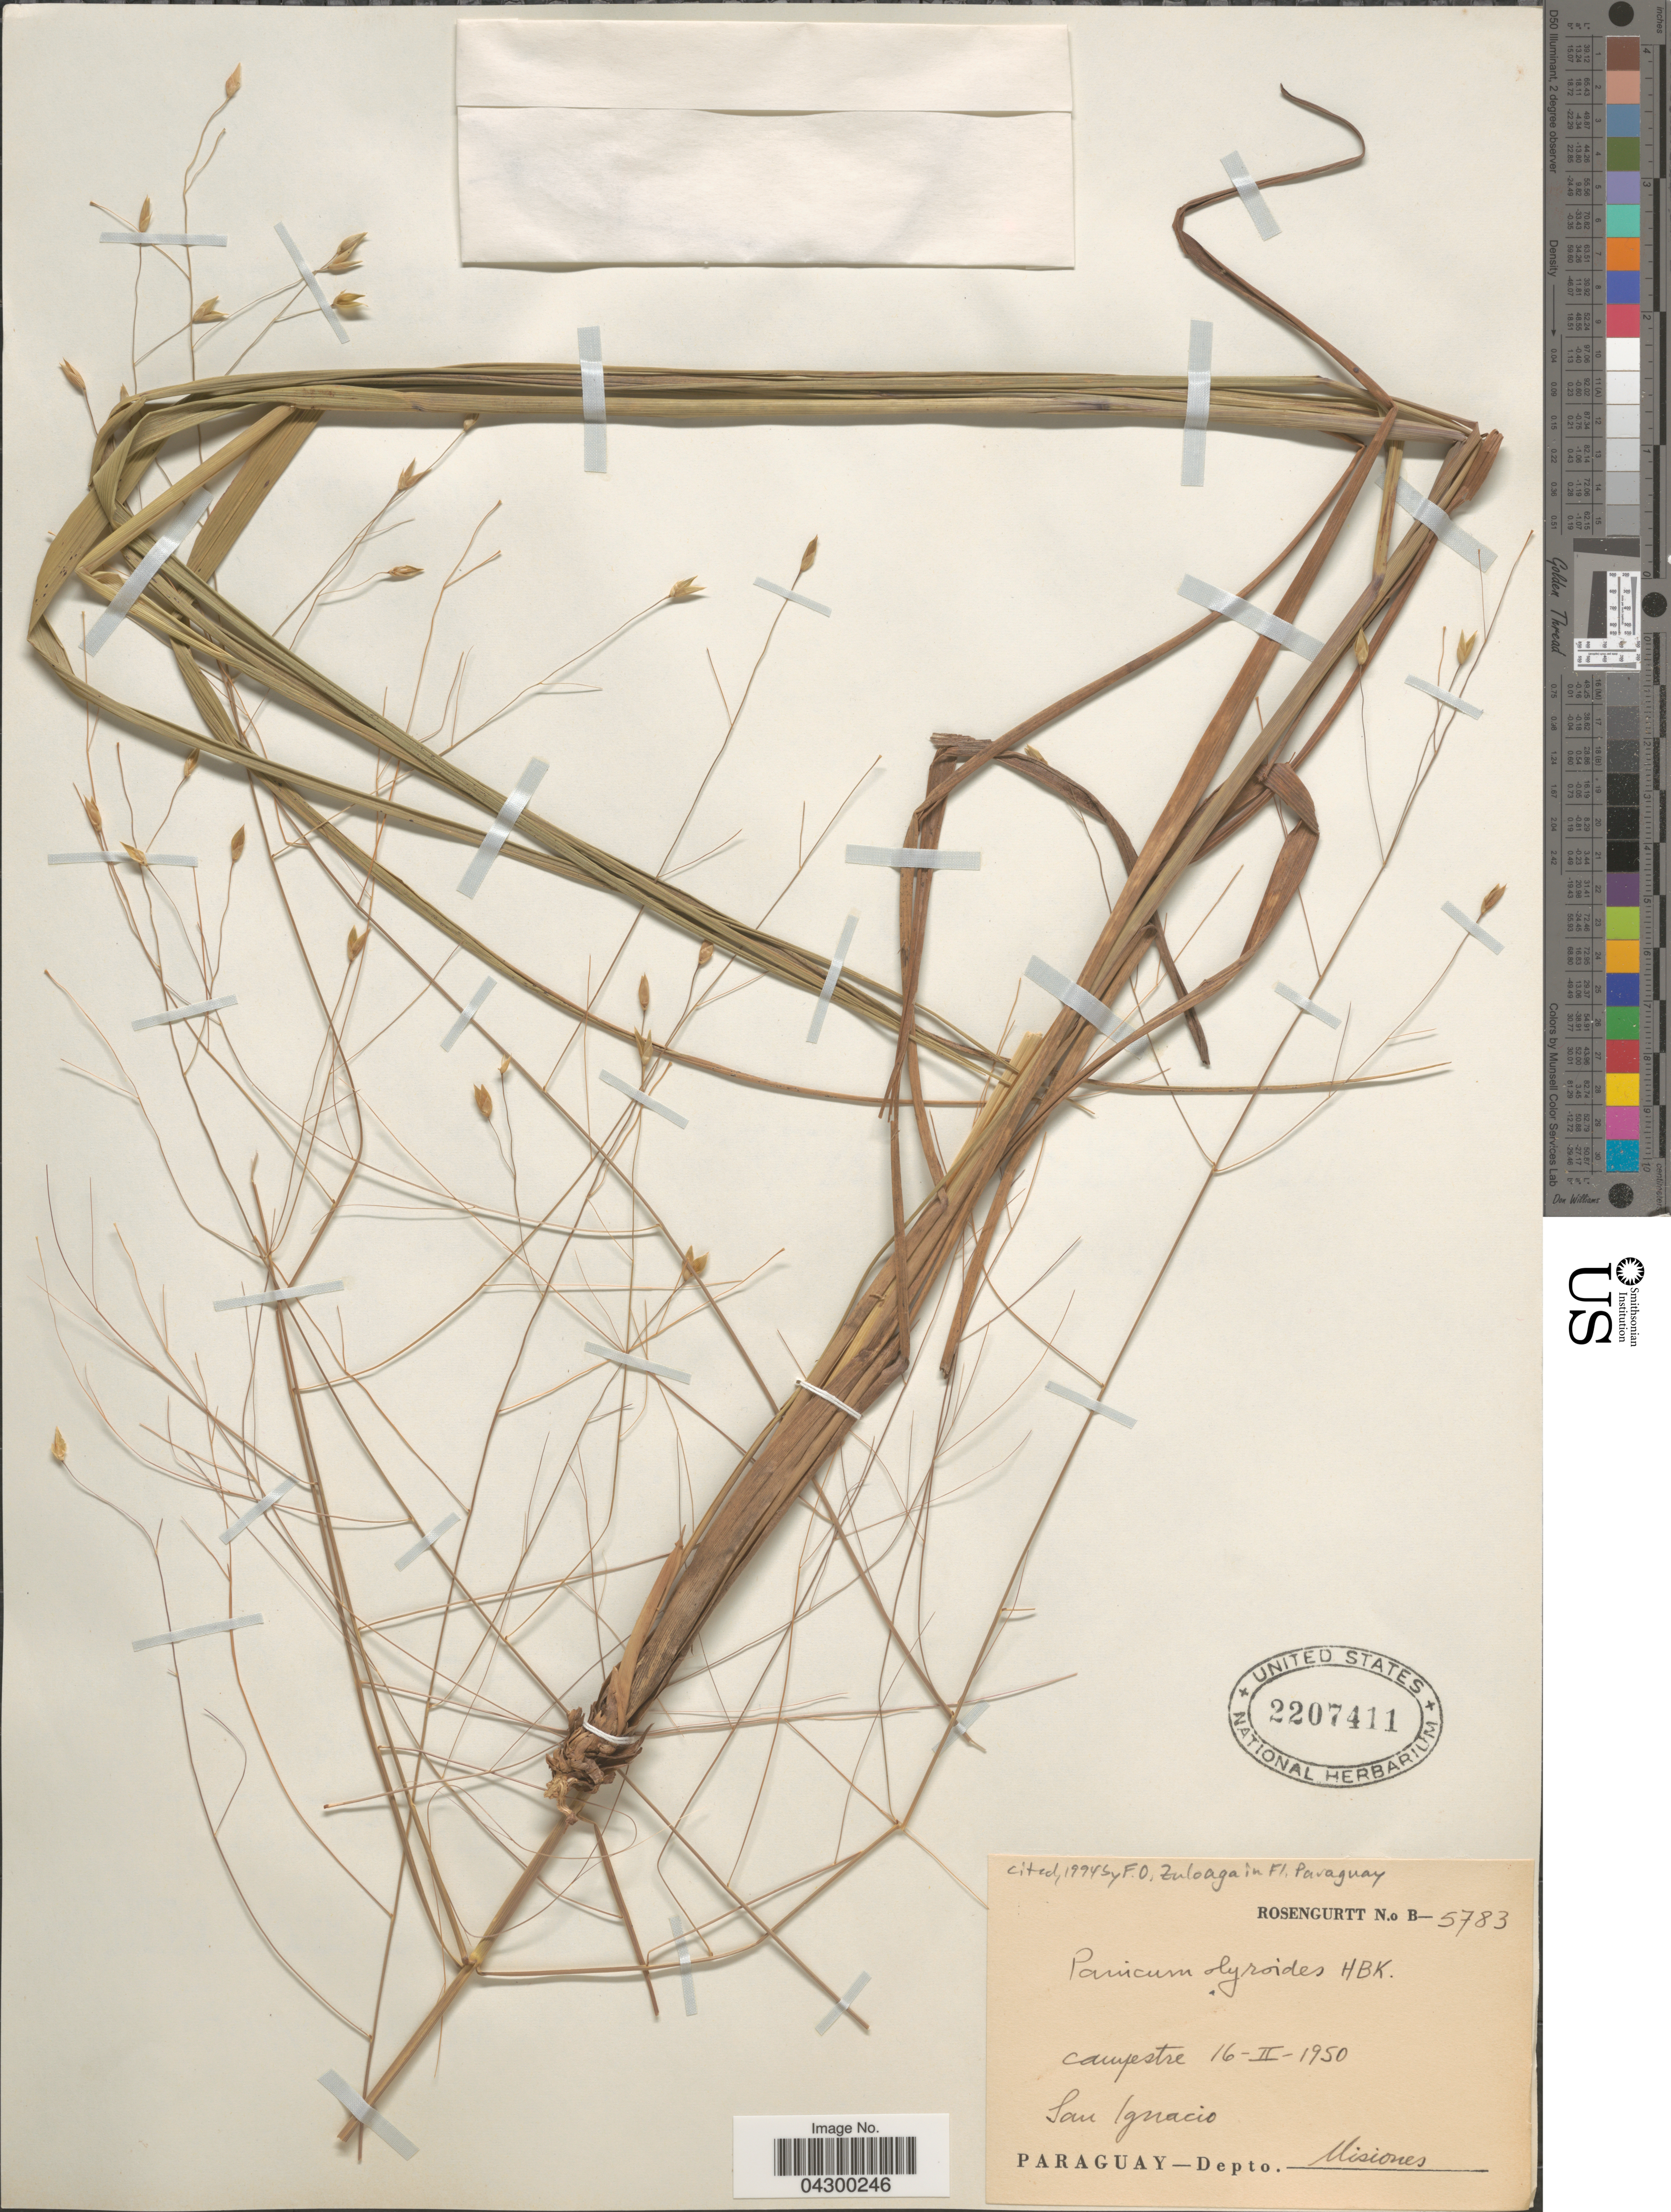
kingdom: Plantae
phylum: Tracheophyta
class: Liliopsida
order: Poales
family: Poaceae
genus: Panicum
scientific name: Panicum olyroides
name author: Kunth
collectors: Rosengurtt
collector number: B-5783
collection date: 1950-02-16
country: Paraguay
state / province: Misiones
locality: San Ignacio. Depto. Misiones.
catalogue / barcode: US 2207411